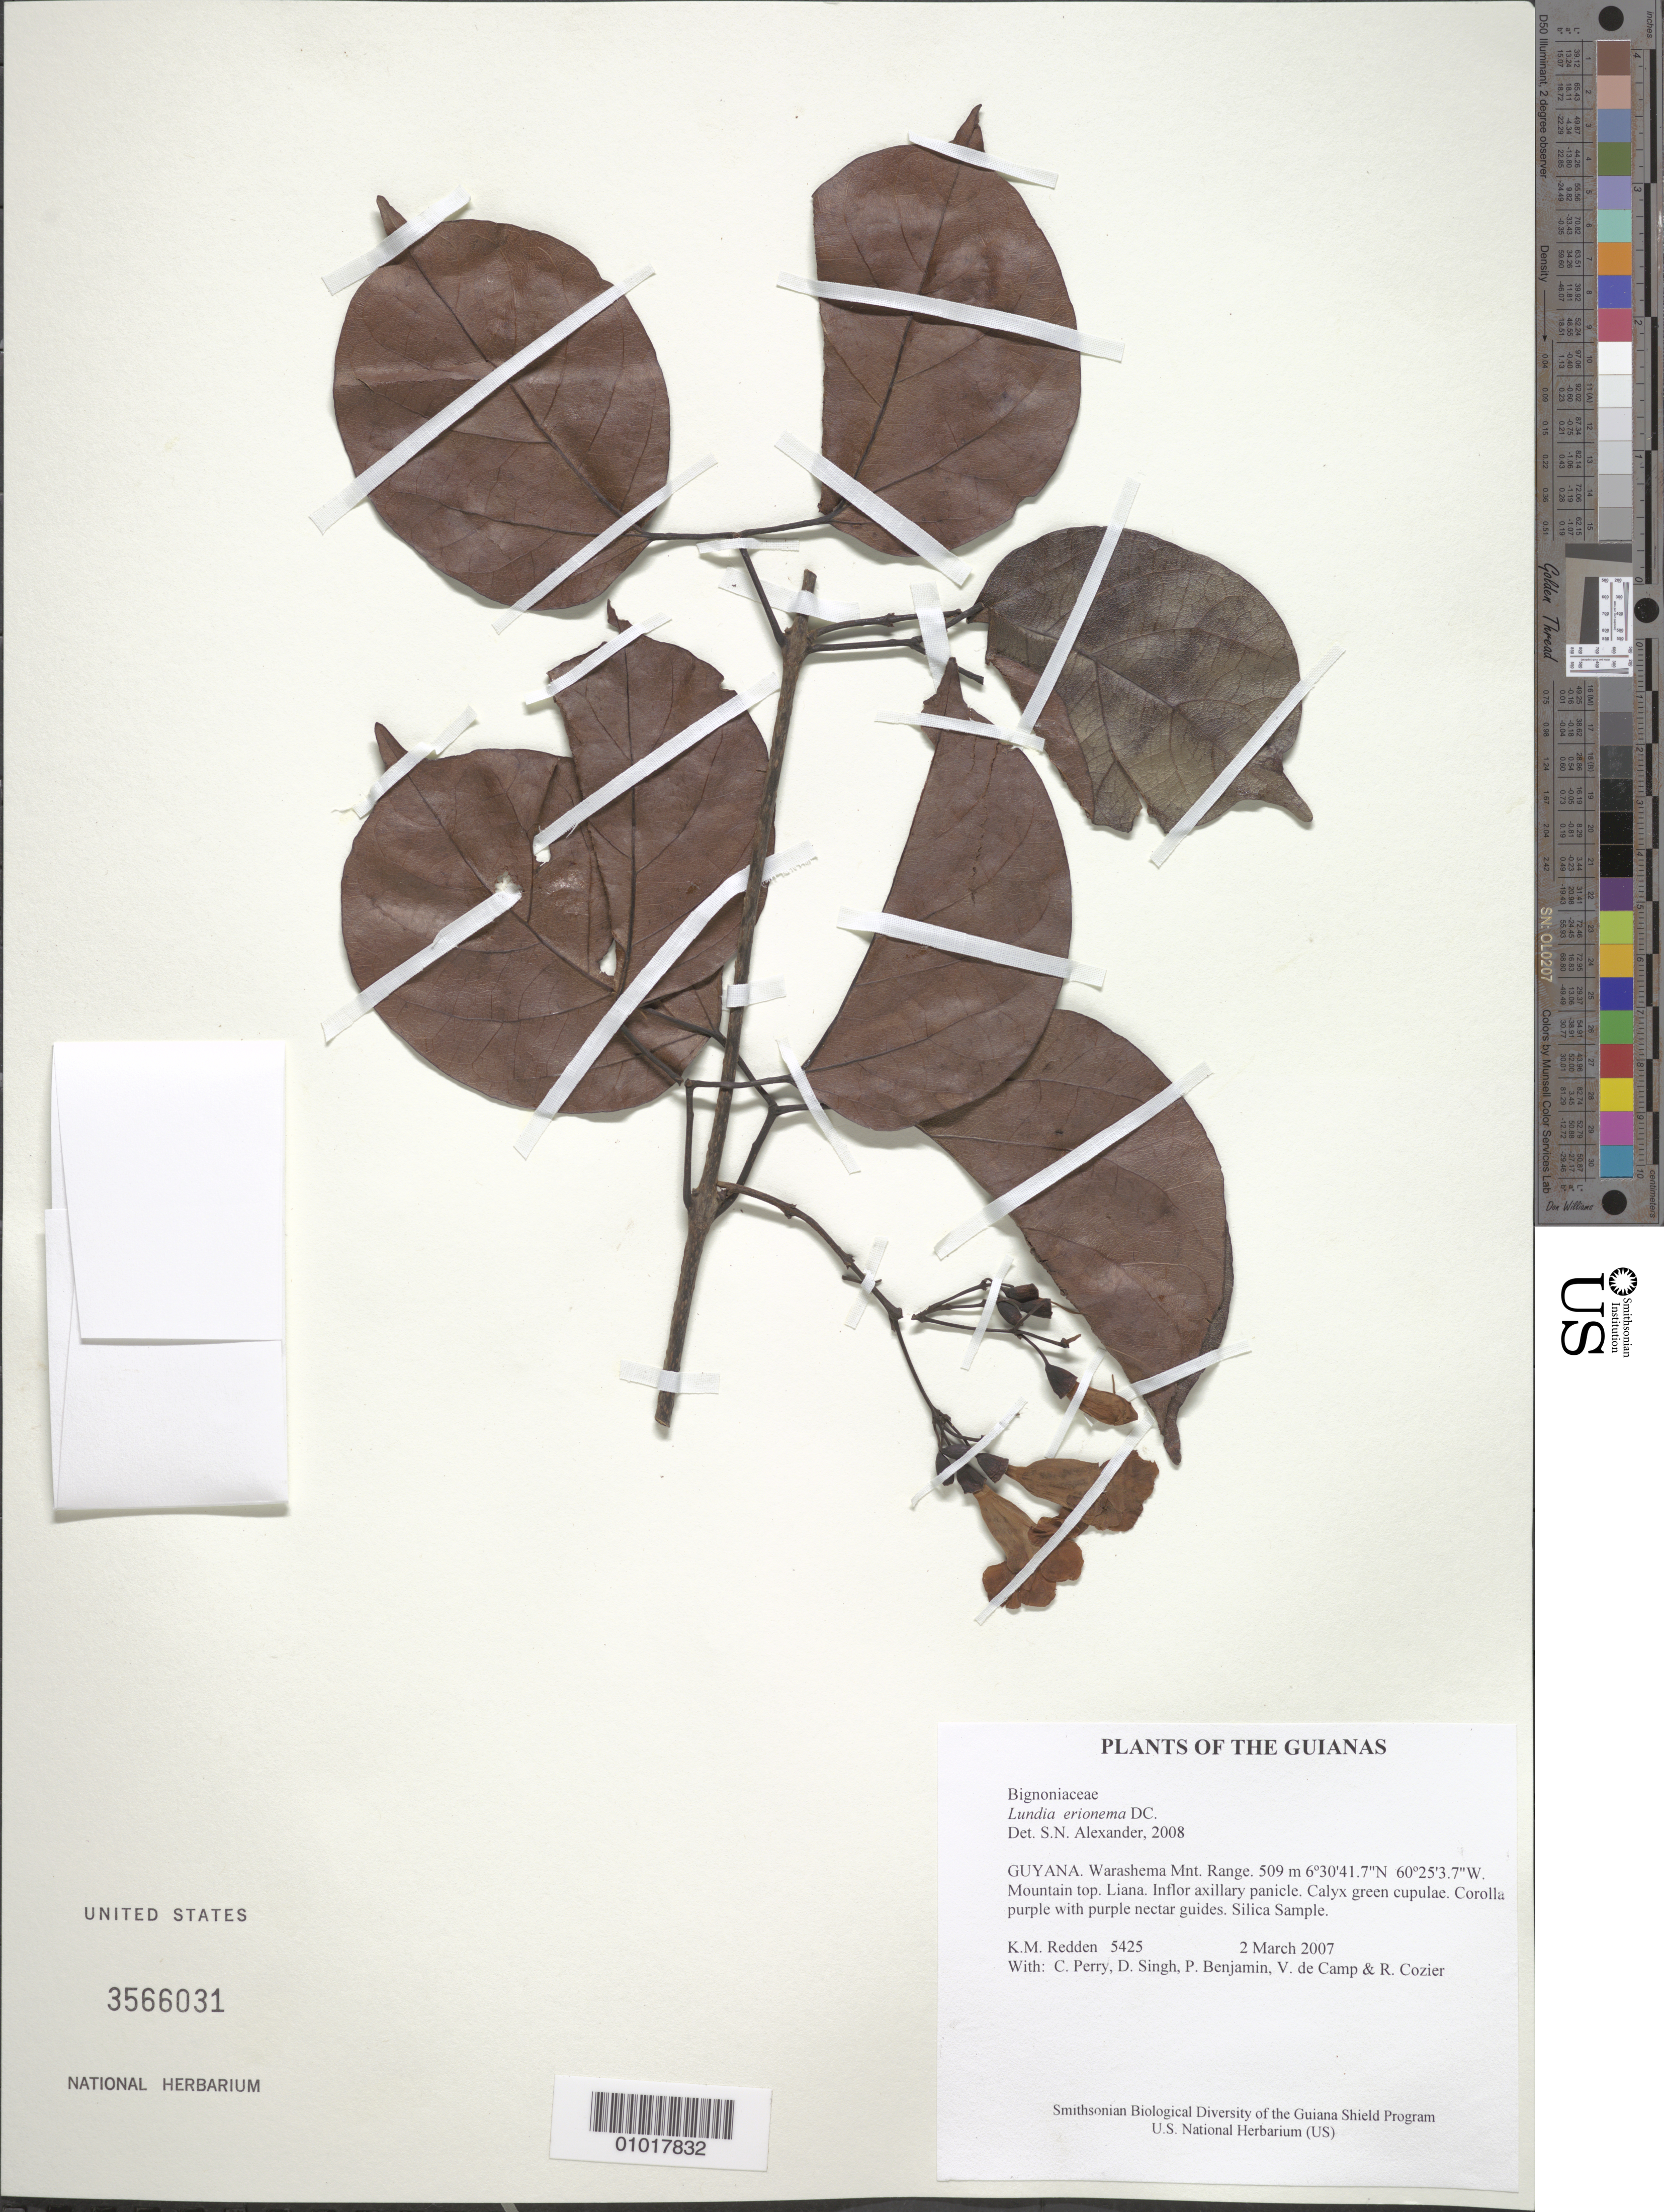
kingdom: Plantae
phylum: Tracheophyta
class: Magnoliopsida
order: Lamiales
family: Bignoniaceae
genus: Lundia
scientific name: Lundia erionema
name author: DC.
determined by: Alexander, S. N.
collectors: K. M. Redden, C. Perry, D. Singh, P. Benjamin, V. De Camp & R. Cozier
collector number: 5425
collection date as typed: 2 March 2007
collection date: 2007-03-02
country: Guyana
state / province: Cuyuni-Mazaruni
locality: Warashema Mnt. Range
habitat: Mountain top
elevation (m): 509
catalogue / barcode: US 3566031